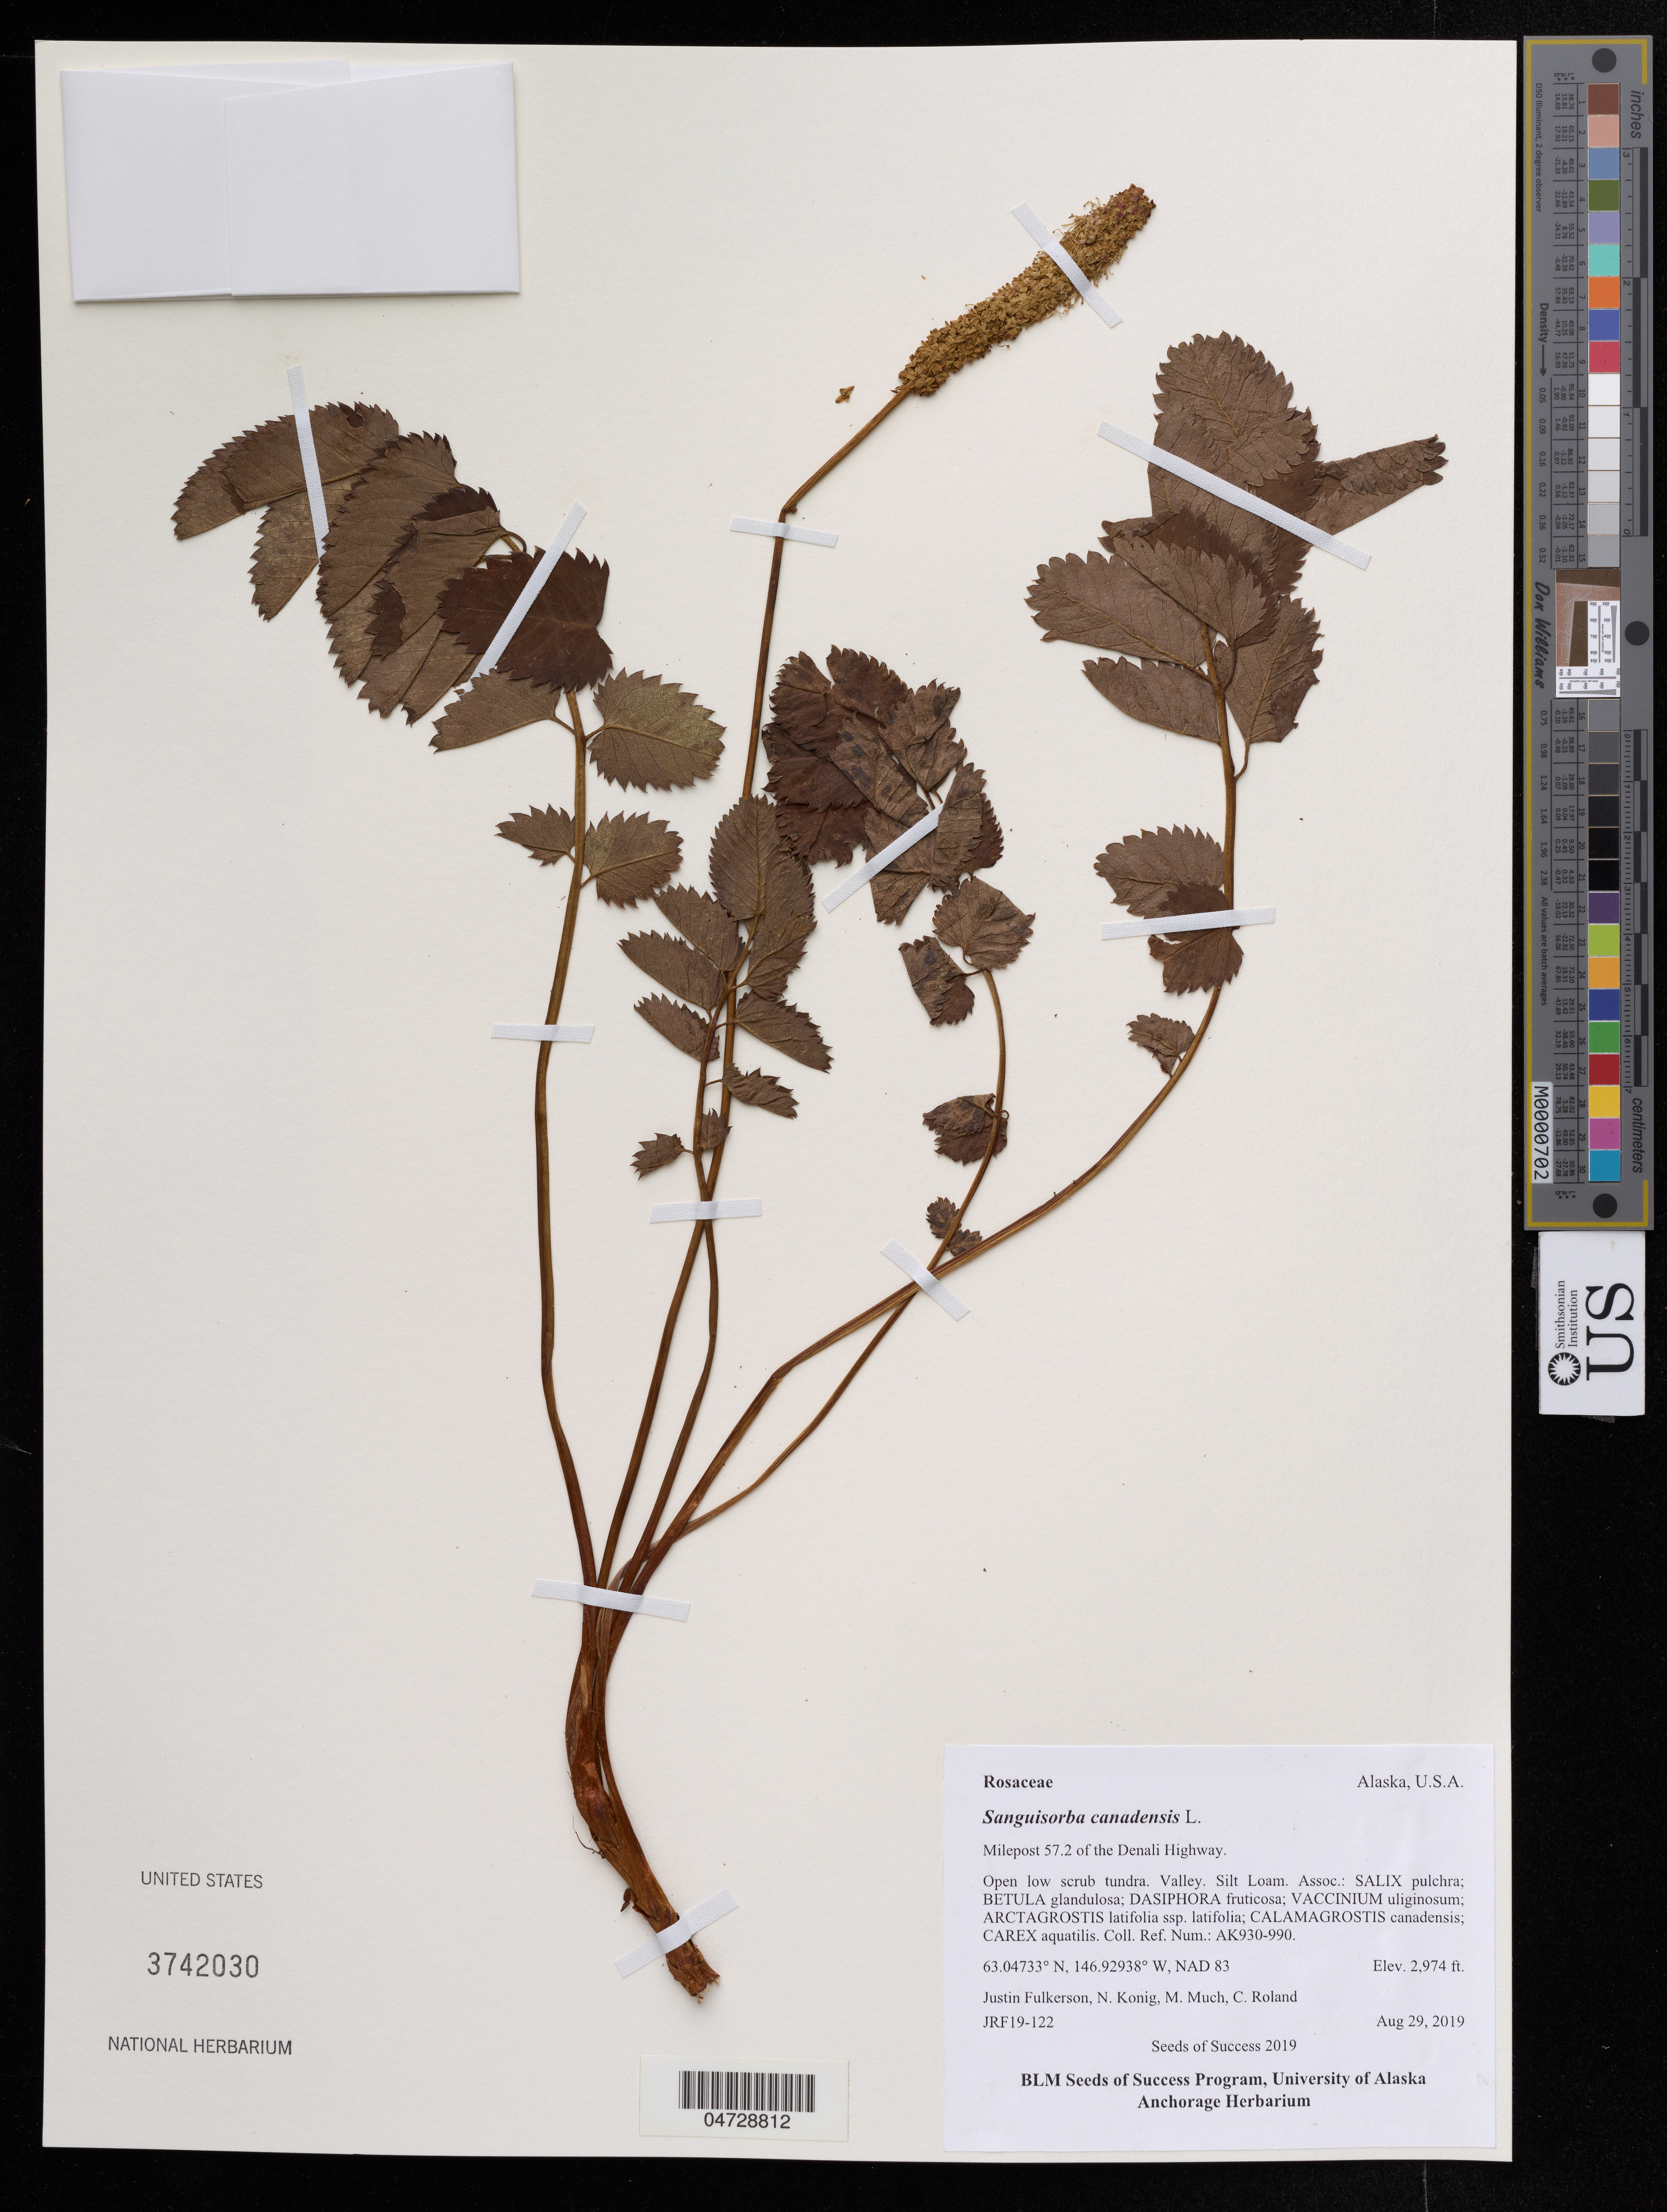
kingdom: Plantae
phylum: Tracheophyta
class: Magnoliopsida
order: Rosales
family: Rosaceae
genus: Sanguisorba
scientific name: Sanguisorba canadensis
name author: L.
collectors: J. Fulkerson & N. Konig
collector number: JRF19-122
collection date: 2019-08-29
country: United States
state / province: Alaska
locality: Milepost 57.2 of the Denali Highway.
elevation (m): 906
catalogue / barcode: US 3742030